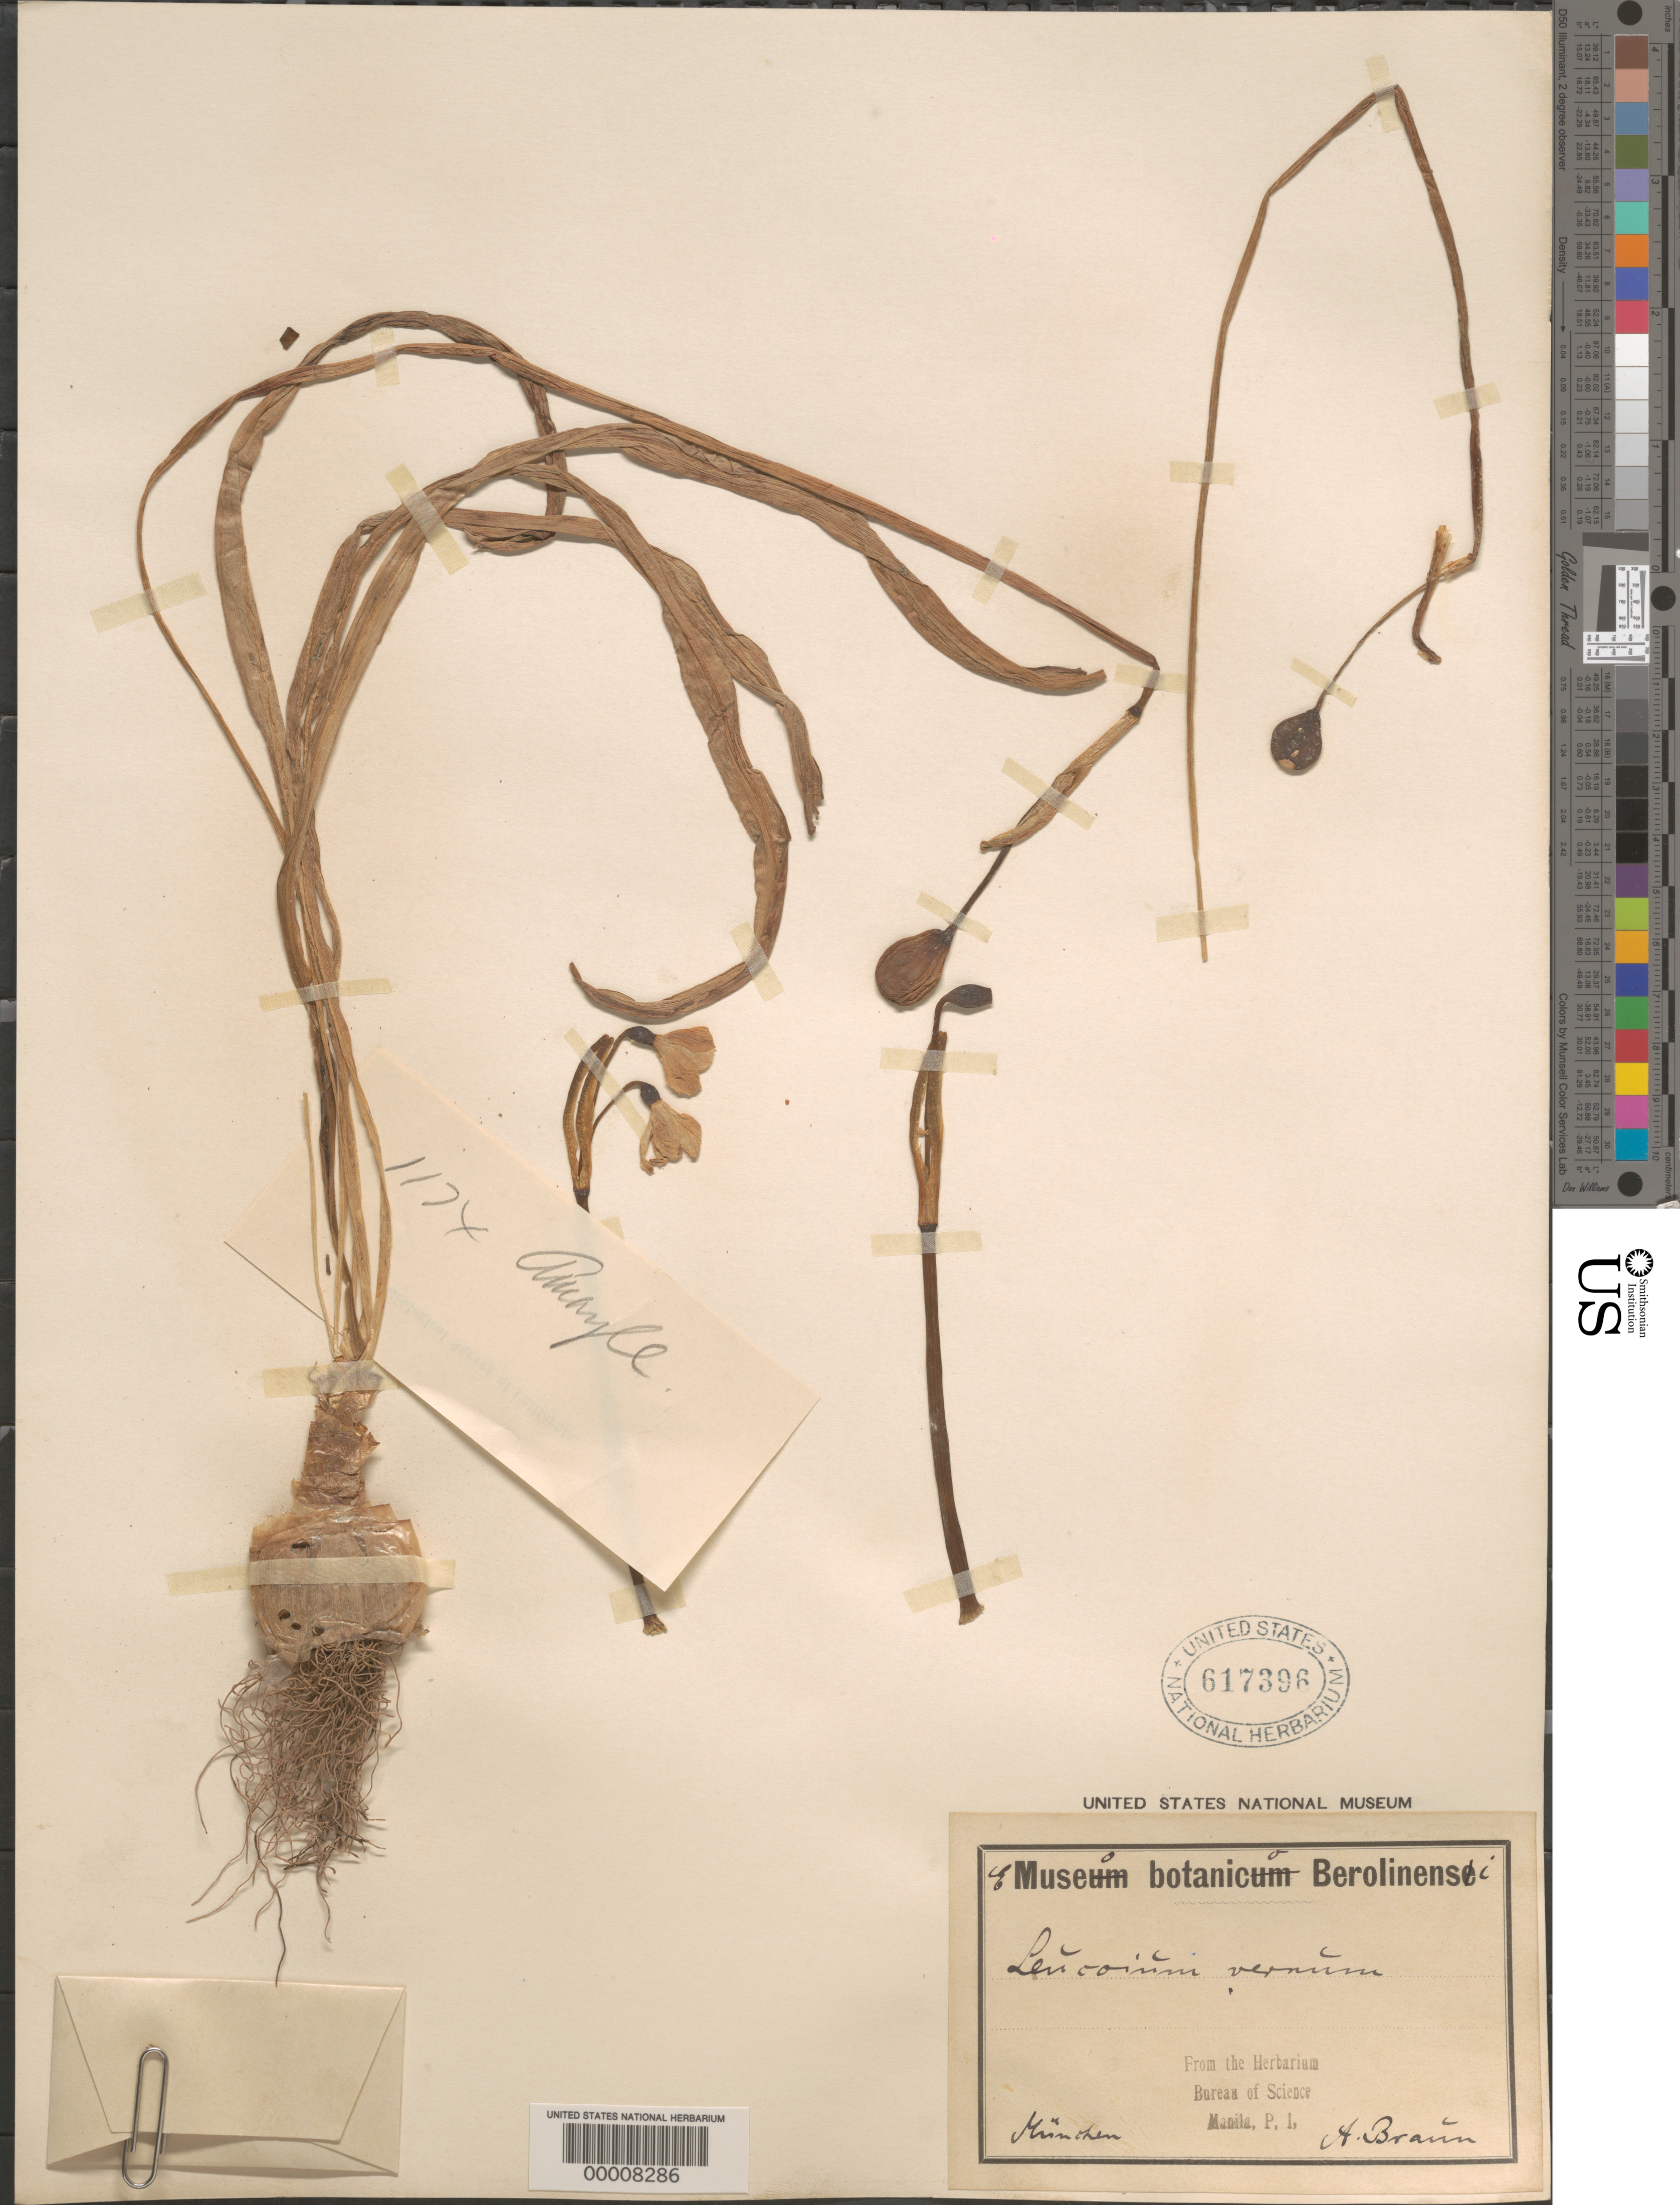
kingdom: Plantae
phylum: Tracheophyta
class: Liliopsida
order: Asparagales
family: Amaryllidaceae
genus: Leucojum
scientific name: Leucojum vernum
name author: L.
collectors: A. Braun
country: Germany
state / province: Bayern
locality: Munich (as munchen)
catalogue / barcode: US 617396